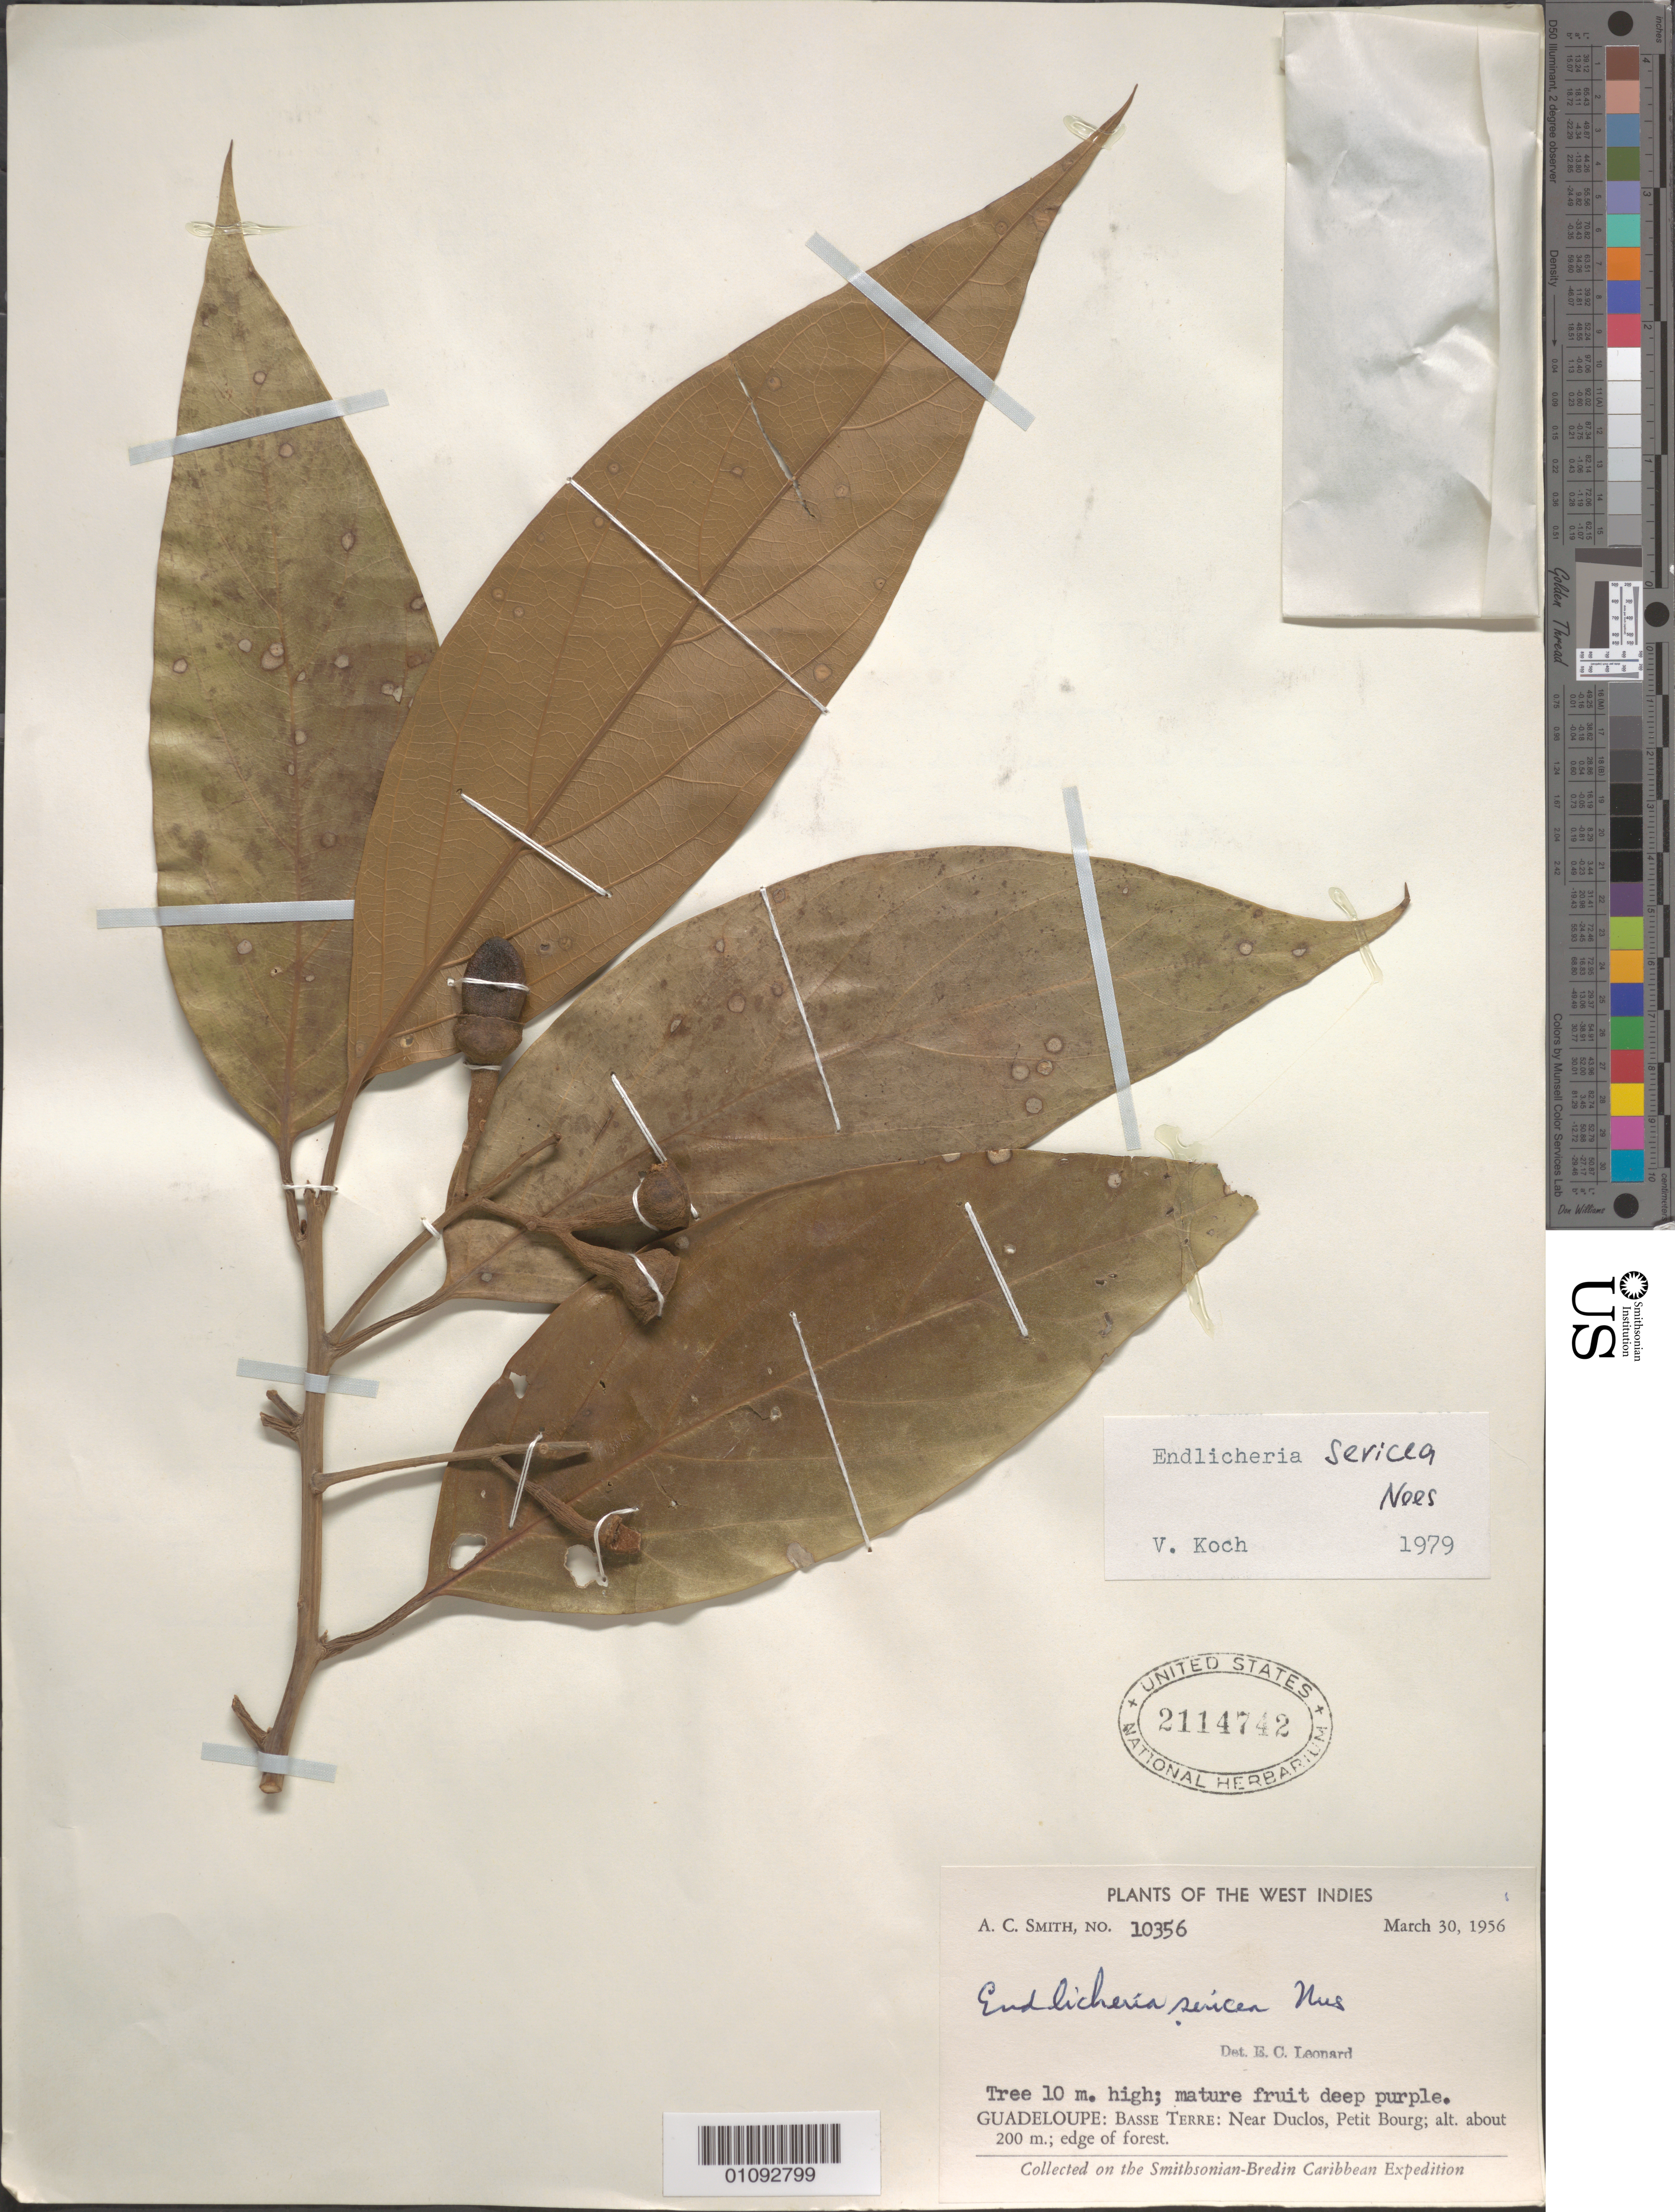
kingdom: Plantae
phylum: Tracheophyta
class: Magnoliopsida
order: Laurales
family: Lauraceae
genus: Endlicheria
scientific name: Endlicheria sericea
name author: Nees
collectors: A. C. Smith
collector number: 10356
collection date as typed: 30 Mar 1956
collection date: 1956-03-30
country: Guadeloupe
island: Basse Terre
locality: Near Duclos, Petit Bourg, at edge of forest.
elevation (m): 200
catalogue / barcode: US 2114742